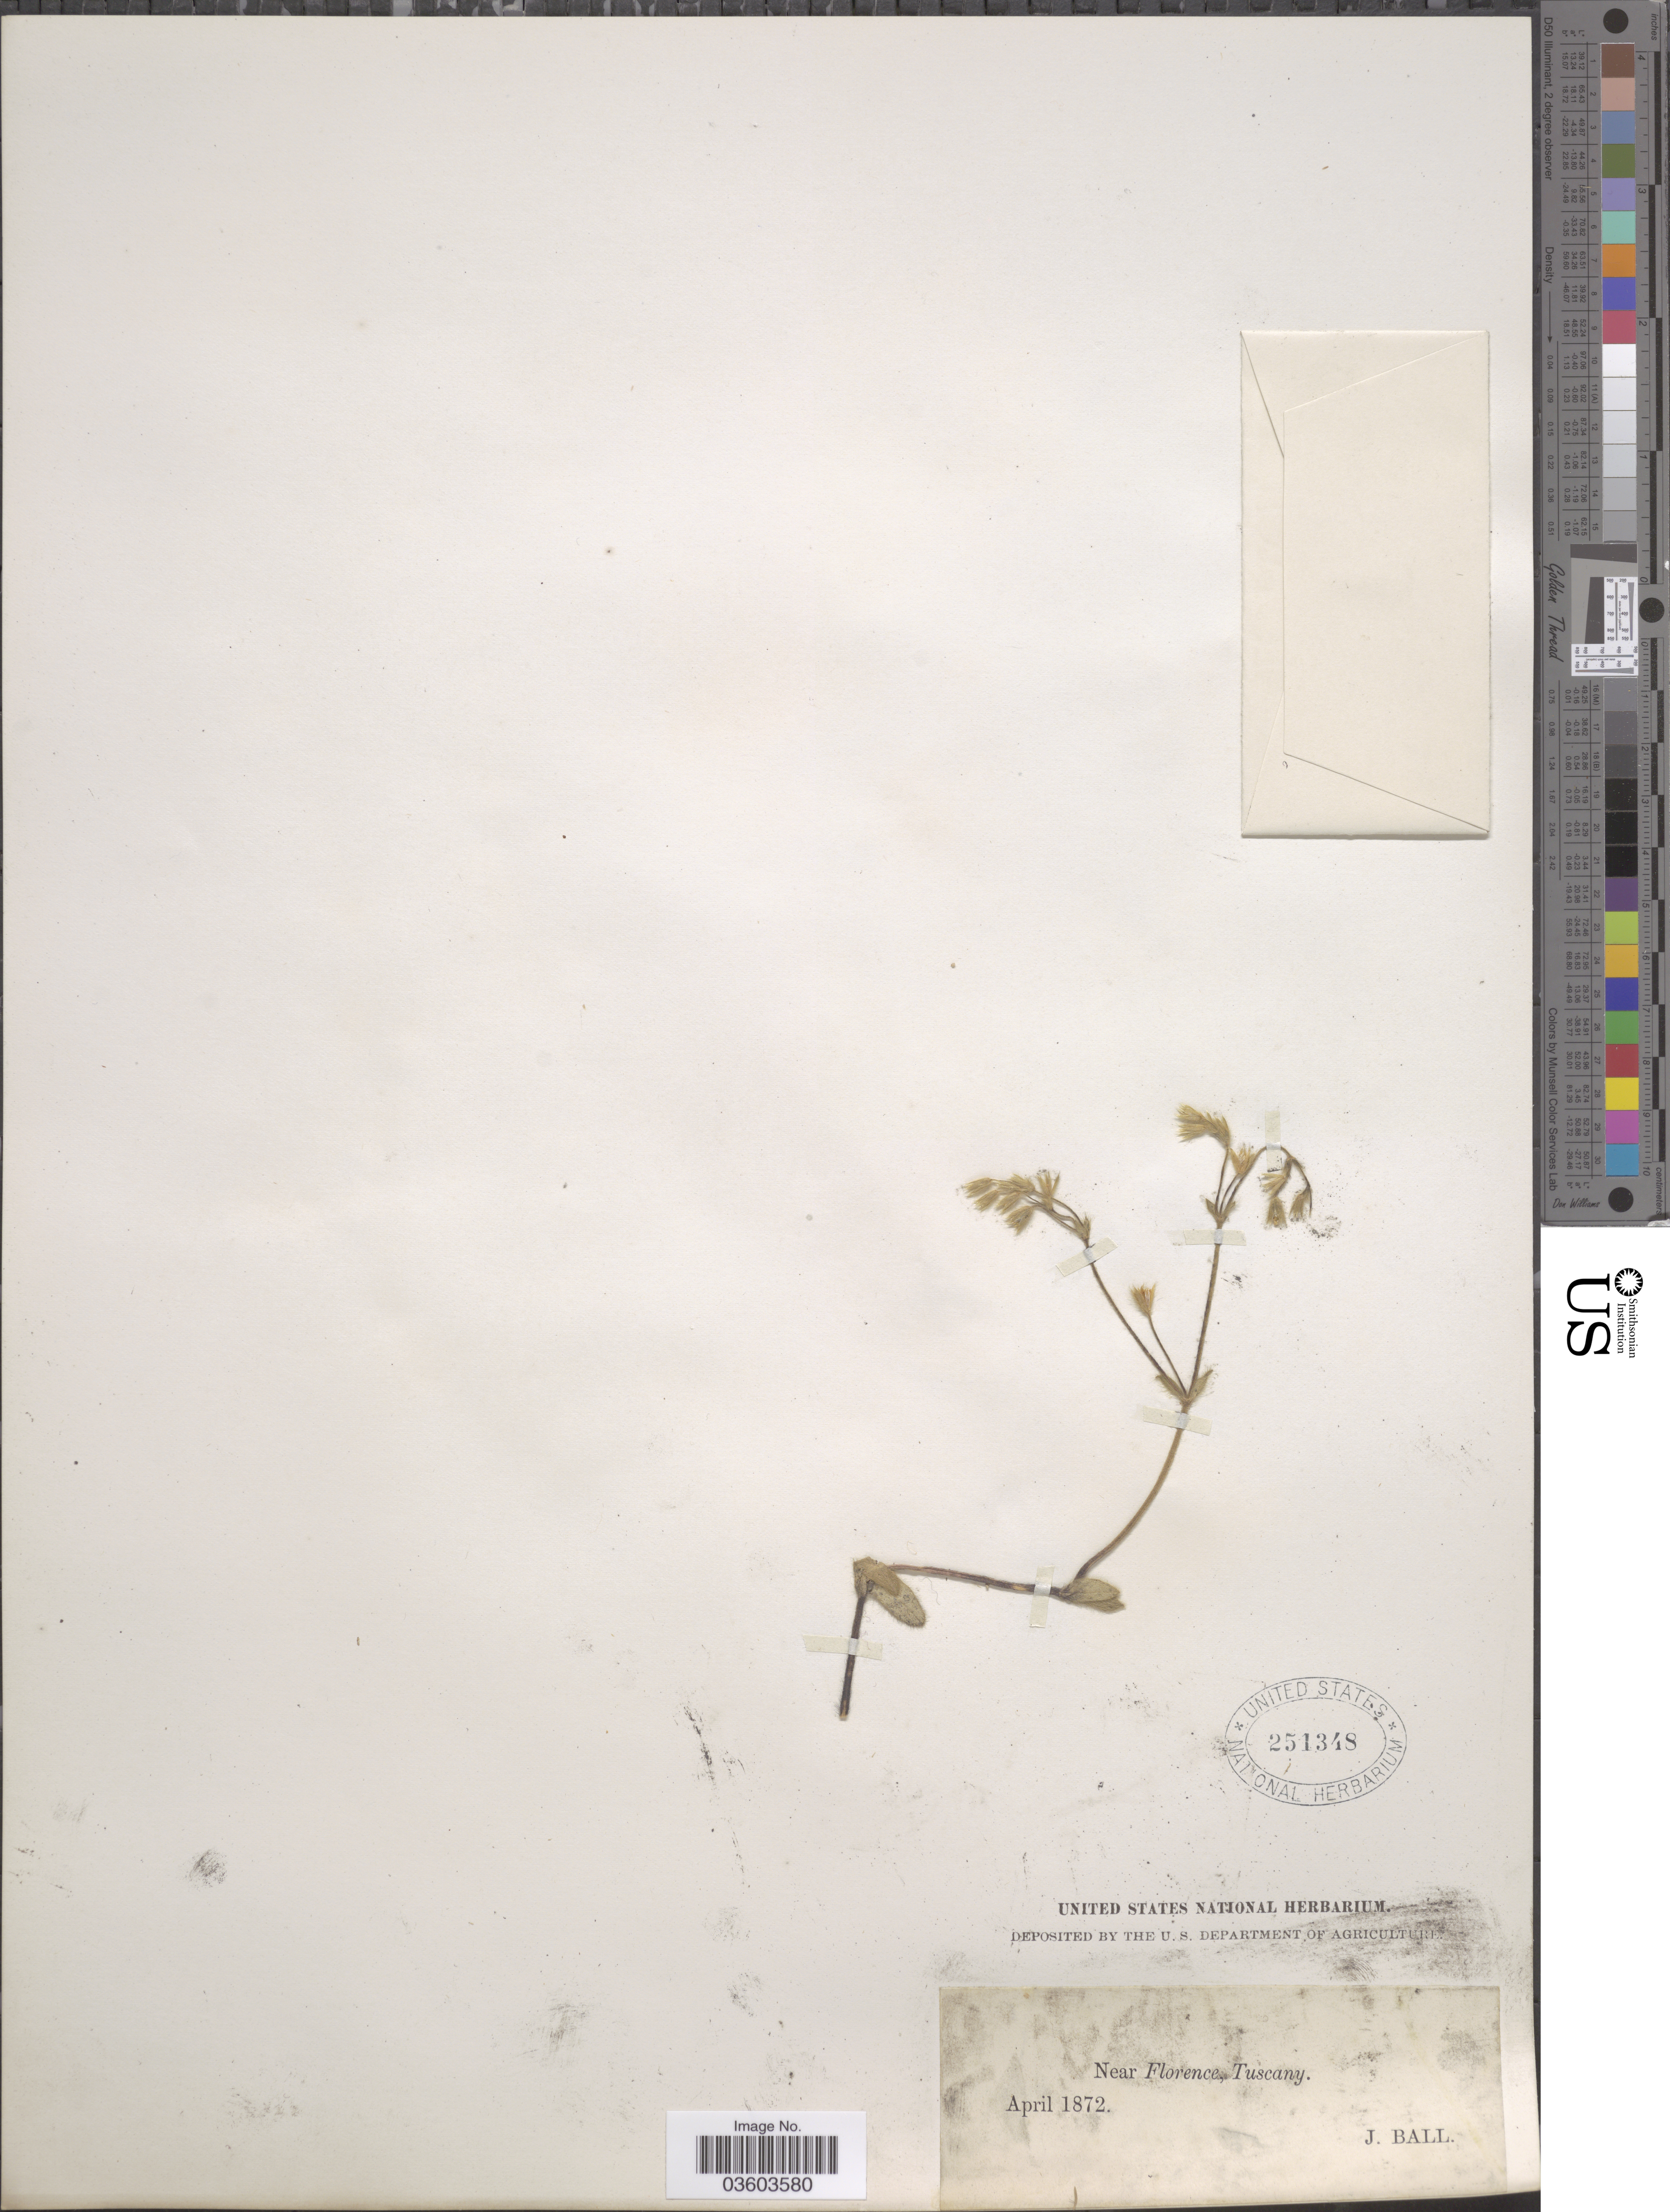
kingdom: Plantae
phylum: Tracheophyta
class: Magnoliopsida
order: Caryophyllales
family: Caryophyllaceae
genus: Cerastium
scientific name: Cerastium sp.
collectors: J. Ball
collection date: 1872-04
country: Italy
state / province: Tuscany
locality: Near Florence.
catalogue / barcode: US 251348